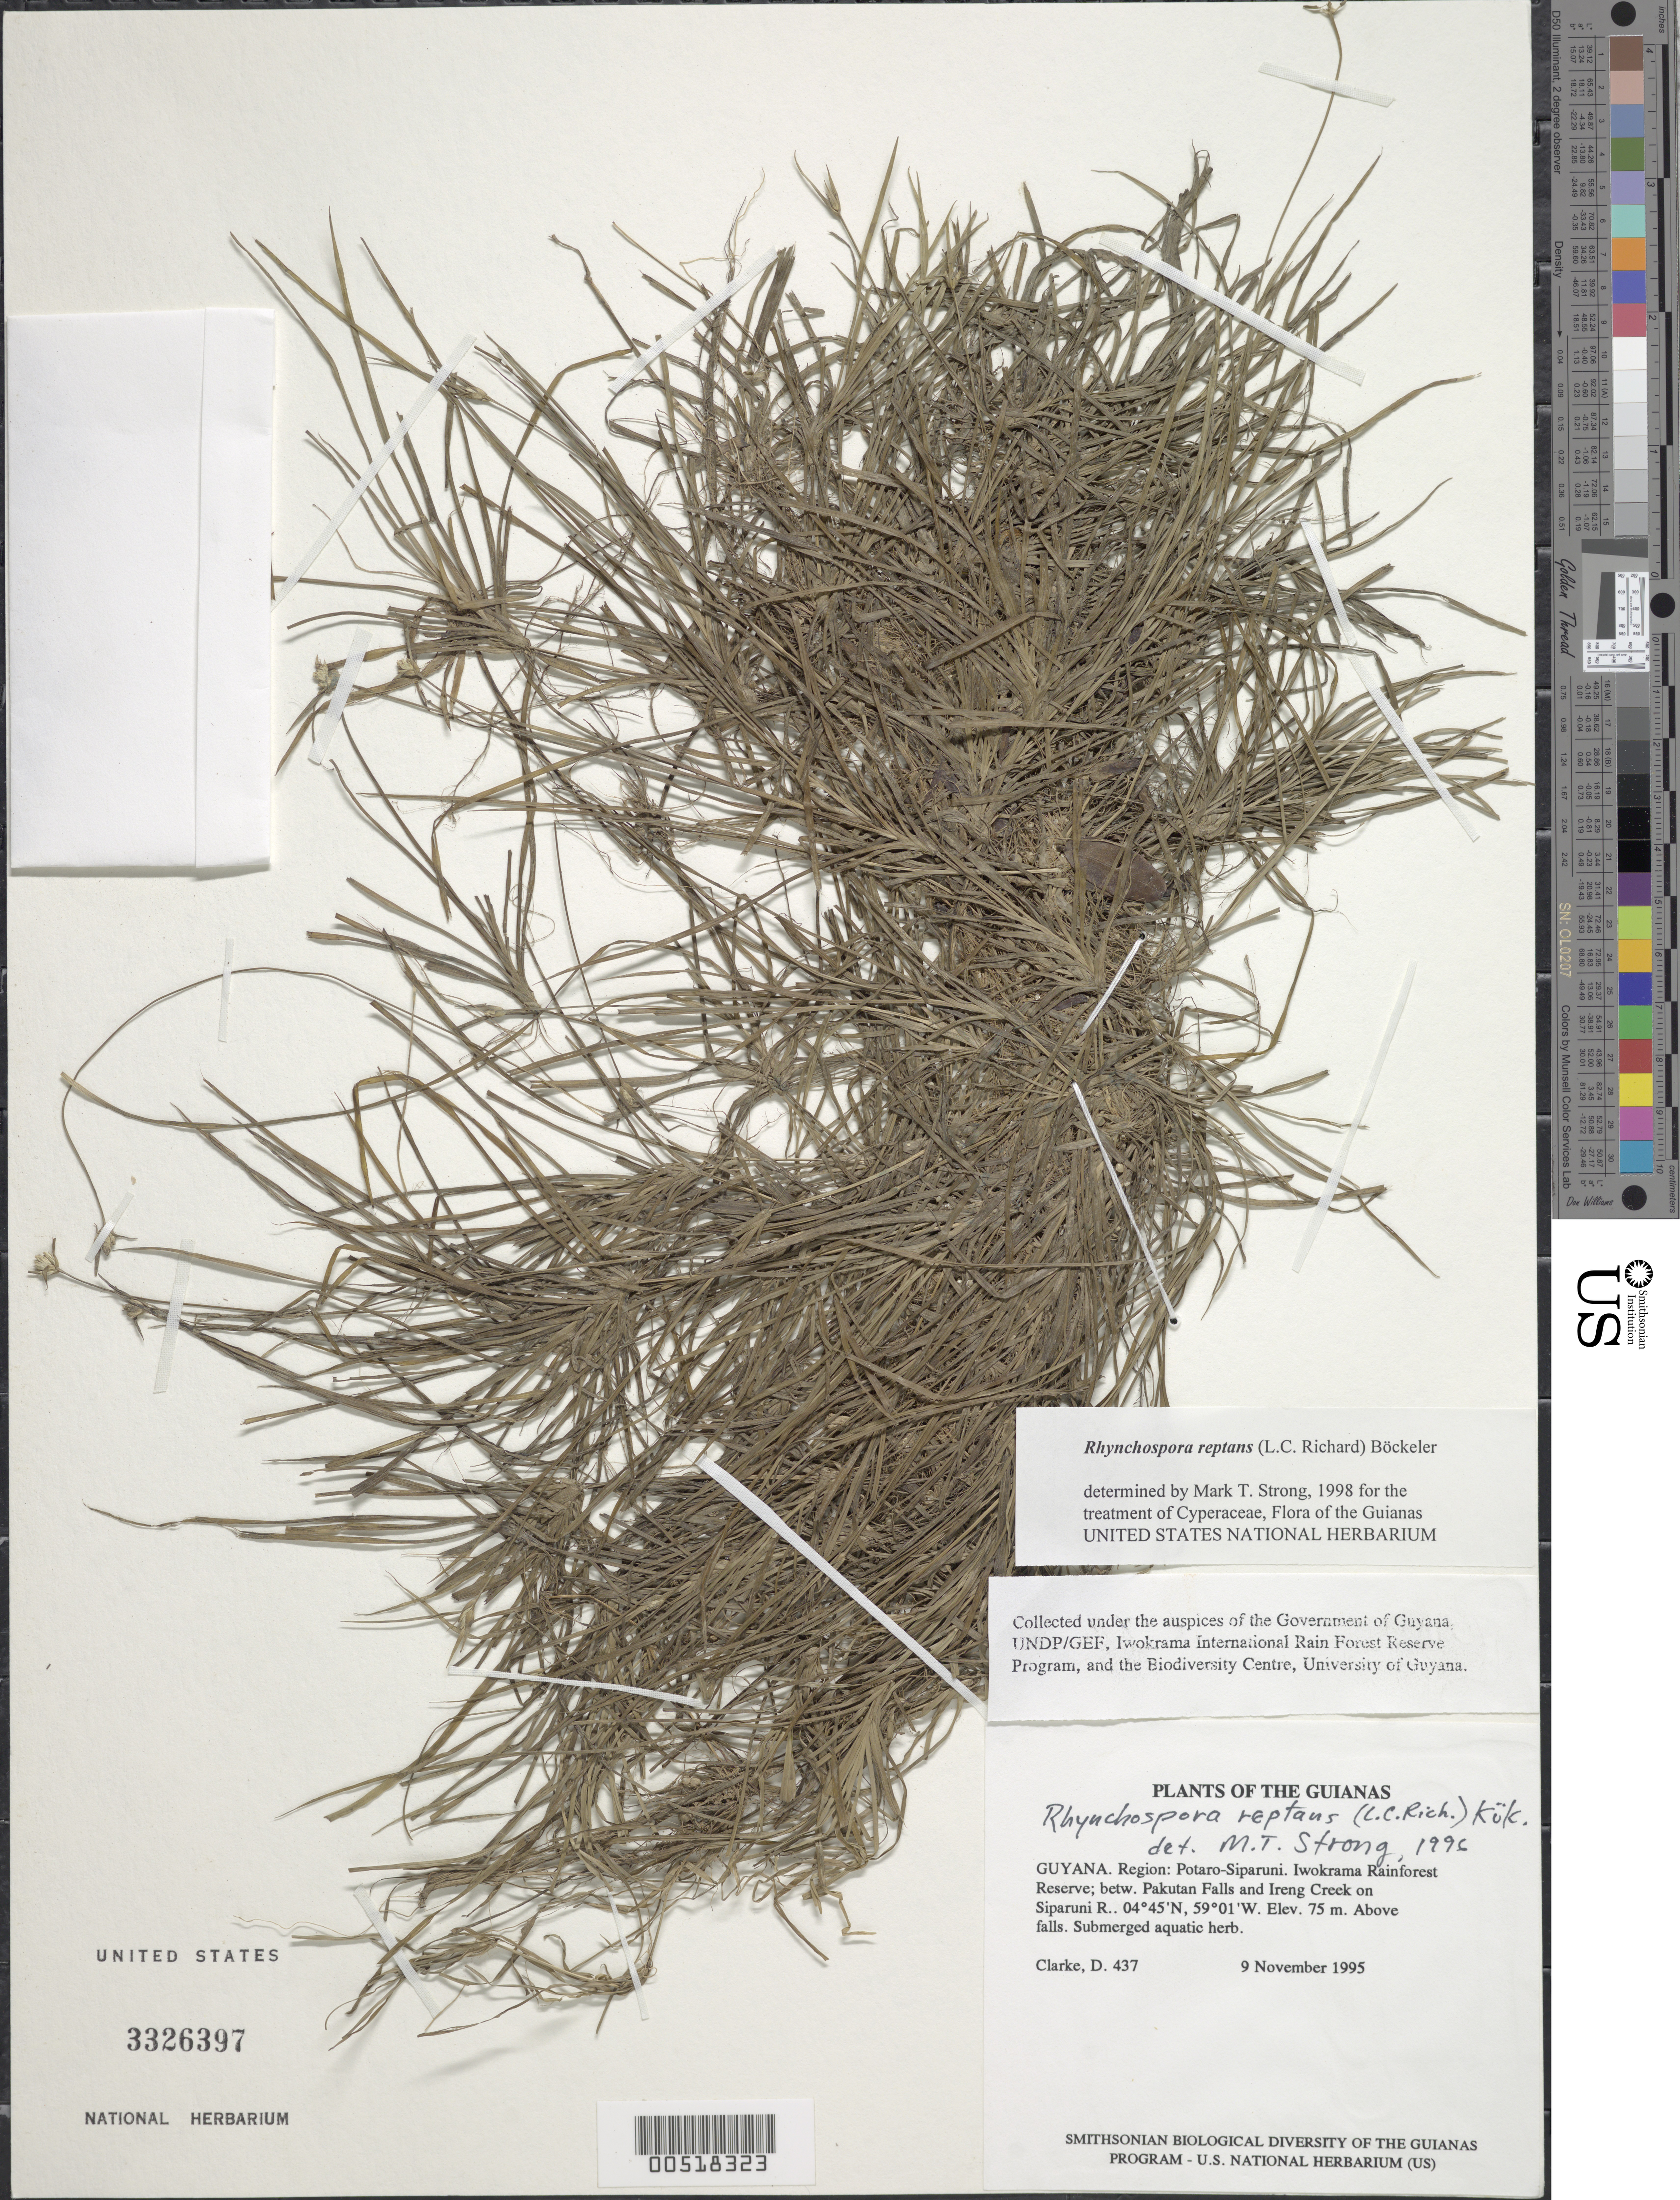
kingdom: Plantae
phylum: Tracheophyta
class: Liliopsida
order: Poales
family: Cyperaceae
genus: Rhynchospora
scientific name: Rhynchospora reptans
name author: (Rich.) Kük.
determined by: Strong, M. T., (US), Smithsonian Institution - National Museum of Natural History (UNITED STATES)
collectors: H. D. Clarke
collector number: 437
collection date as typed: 9 November 1995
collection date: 1995-11-09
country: Guyana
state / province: Potaro-Siparuni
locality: Iwokrama Rainforest Reserve; betw. Pakutau Falls and Ireng Creek on Siparuni R.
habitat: Above falls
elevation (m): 75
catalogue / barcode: US 3326397